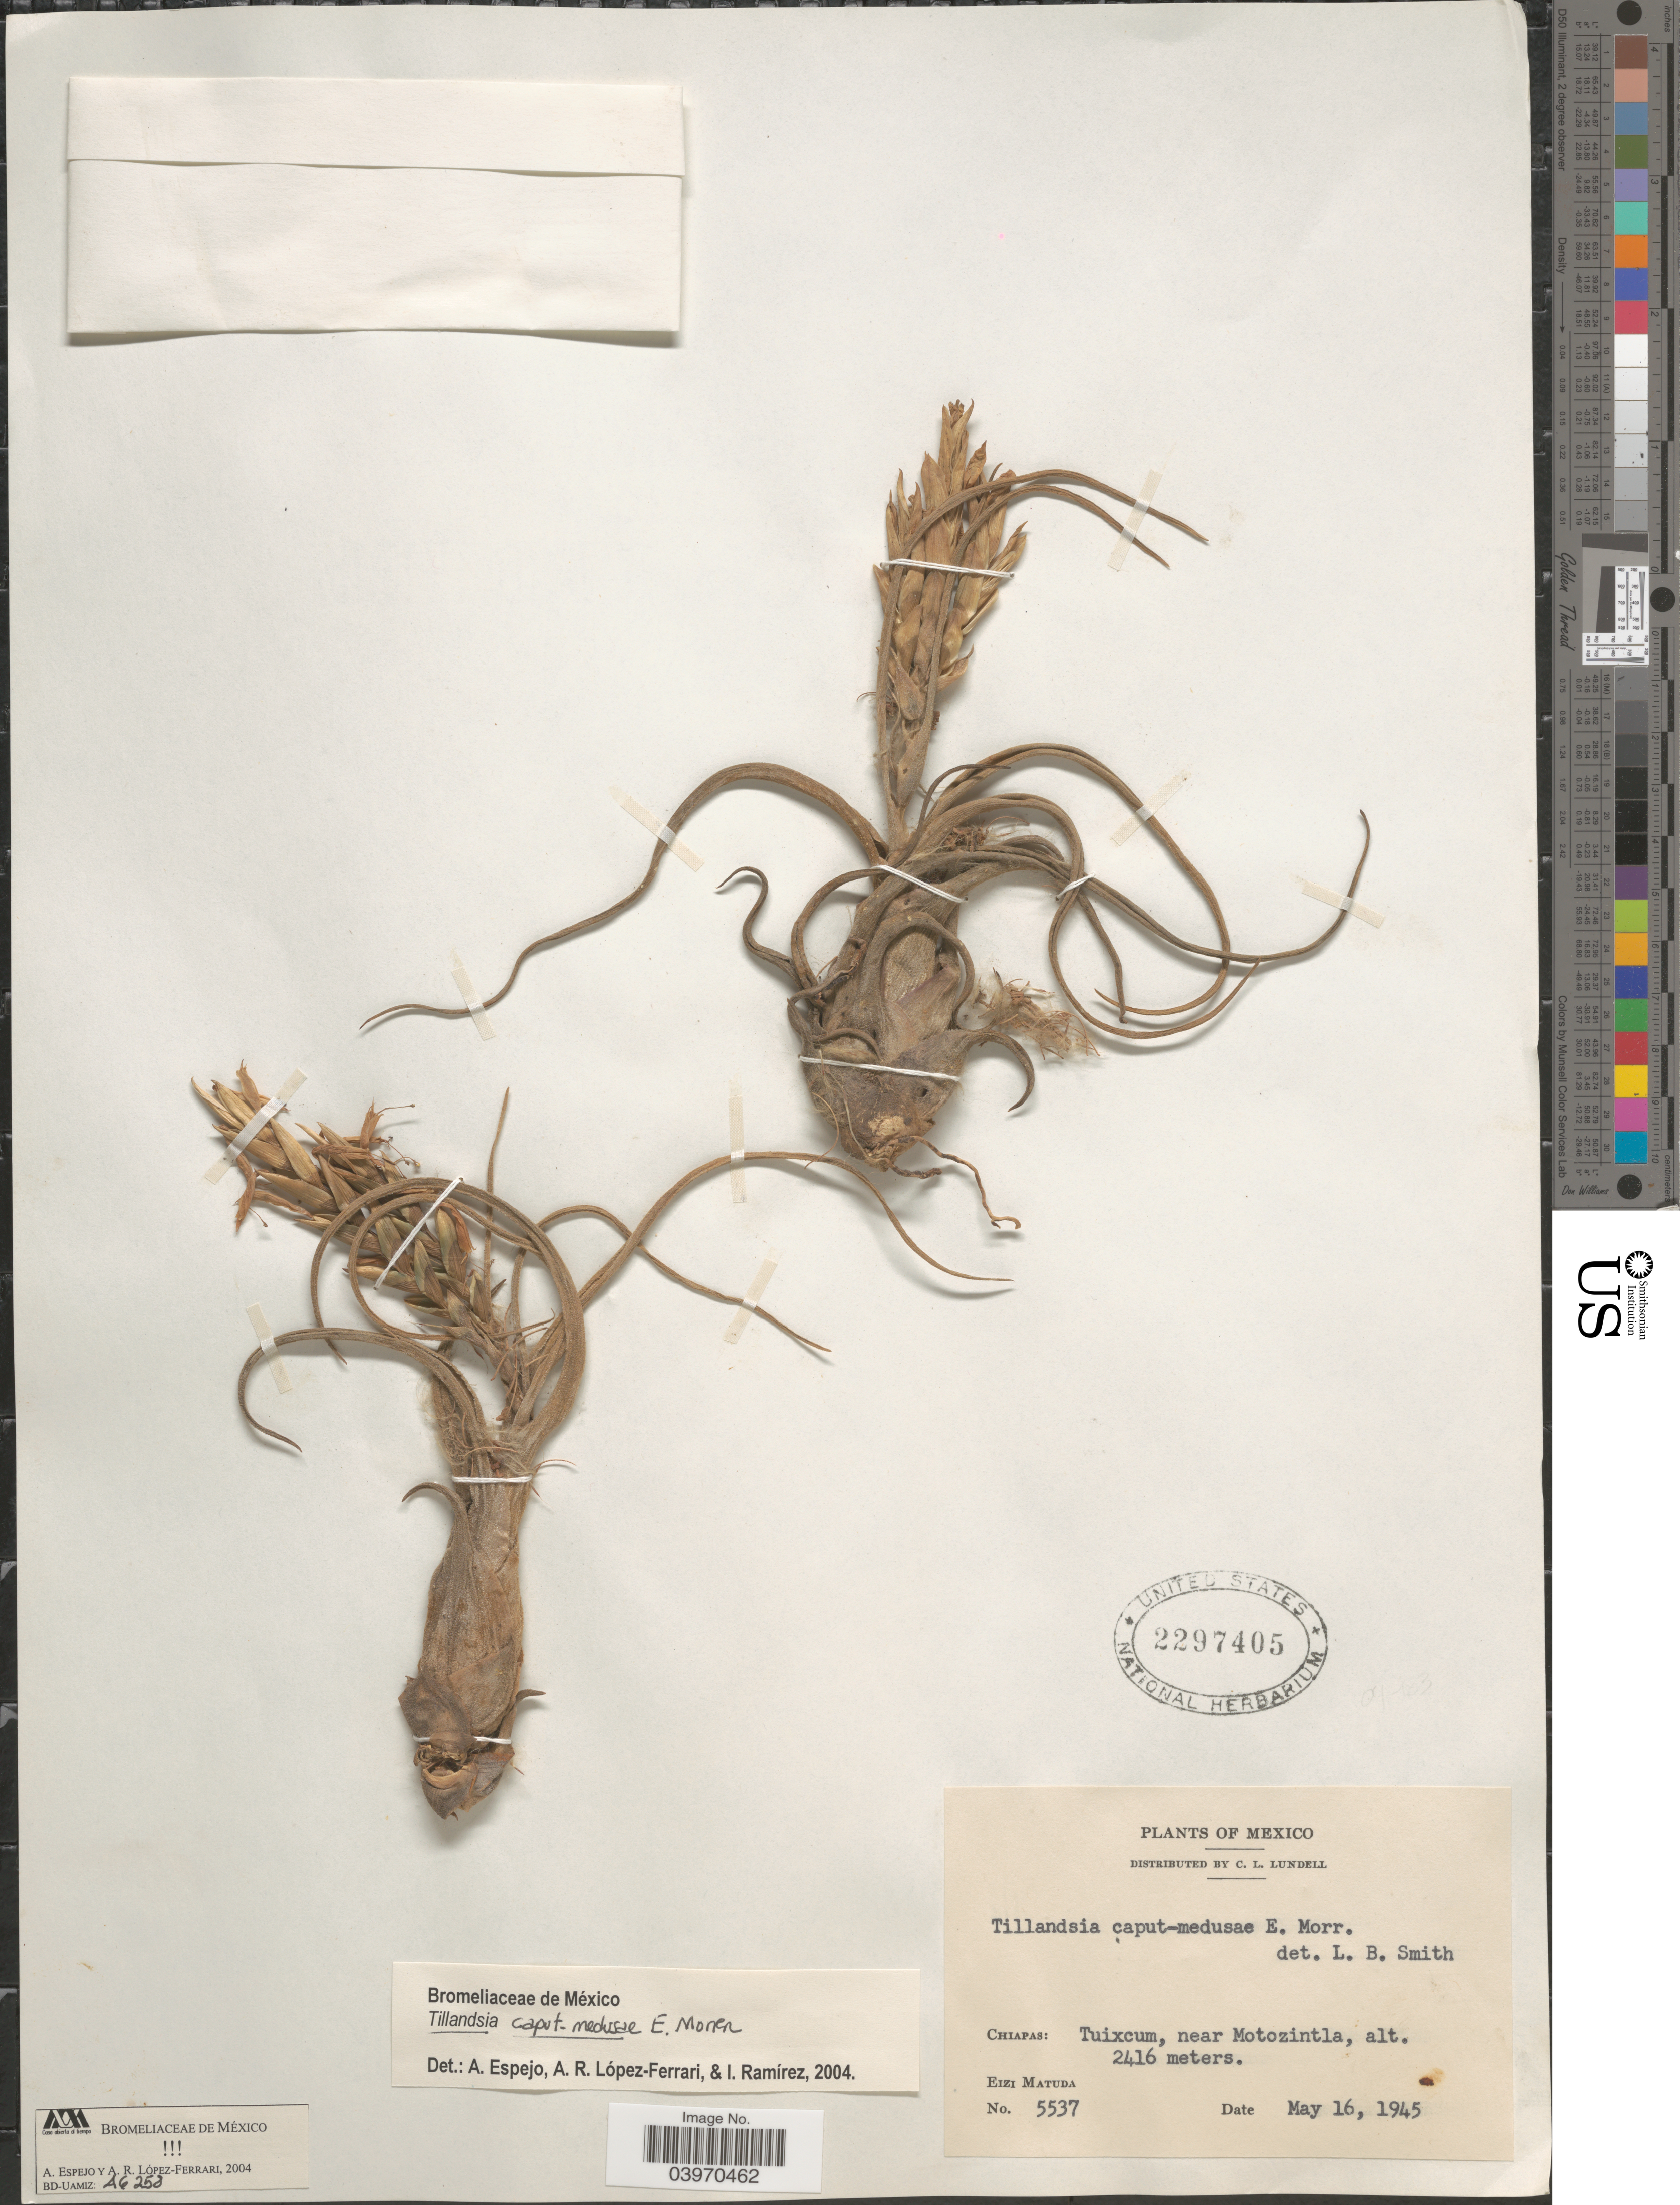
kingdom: Plantae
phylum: Tracheophyta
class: Liliopsida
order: Poales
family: Bromeliaceae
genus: Tillandsia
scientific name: Tillandsia caput-medusae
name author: É. Morren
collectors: E. Matuda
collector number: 5537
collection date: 1945-05-16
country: Mexico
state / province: Chiapas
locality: Tuixcum, near Motozintla.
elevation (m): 2416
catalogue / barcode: US 2297405